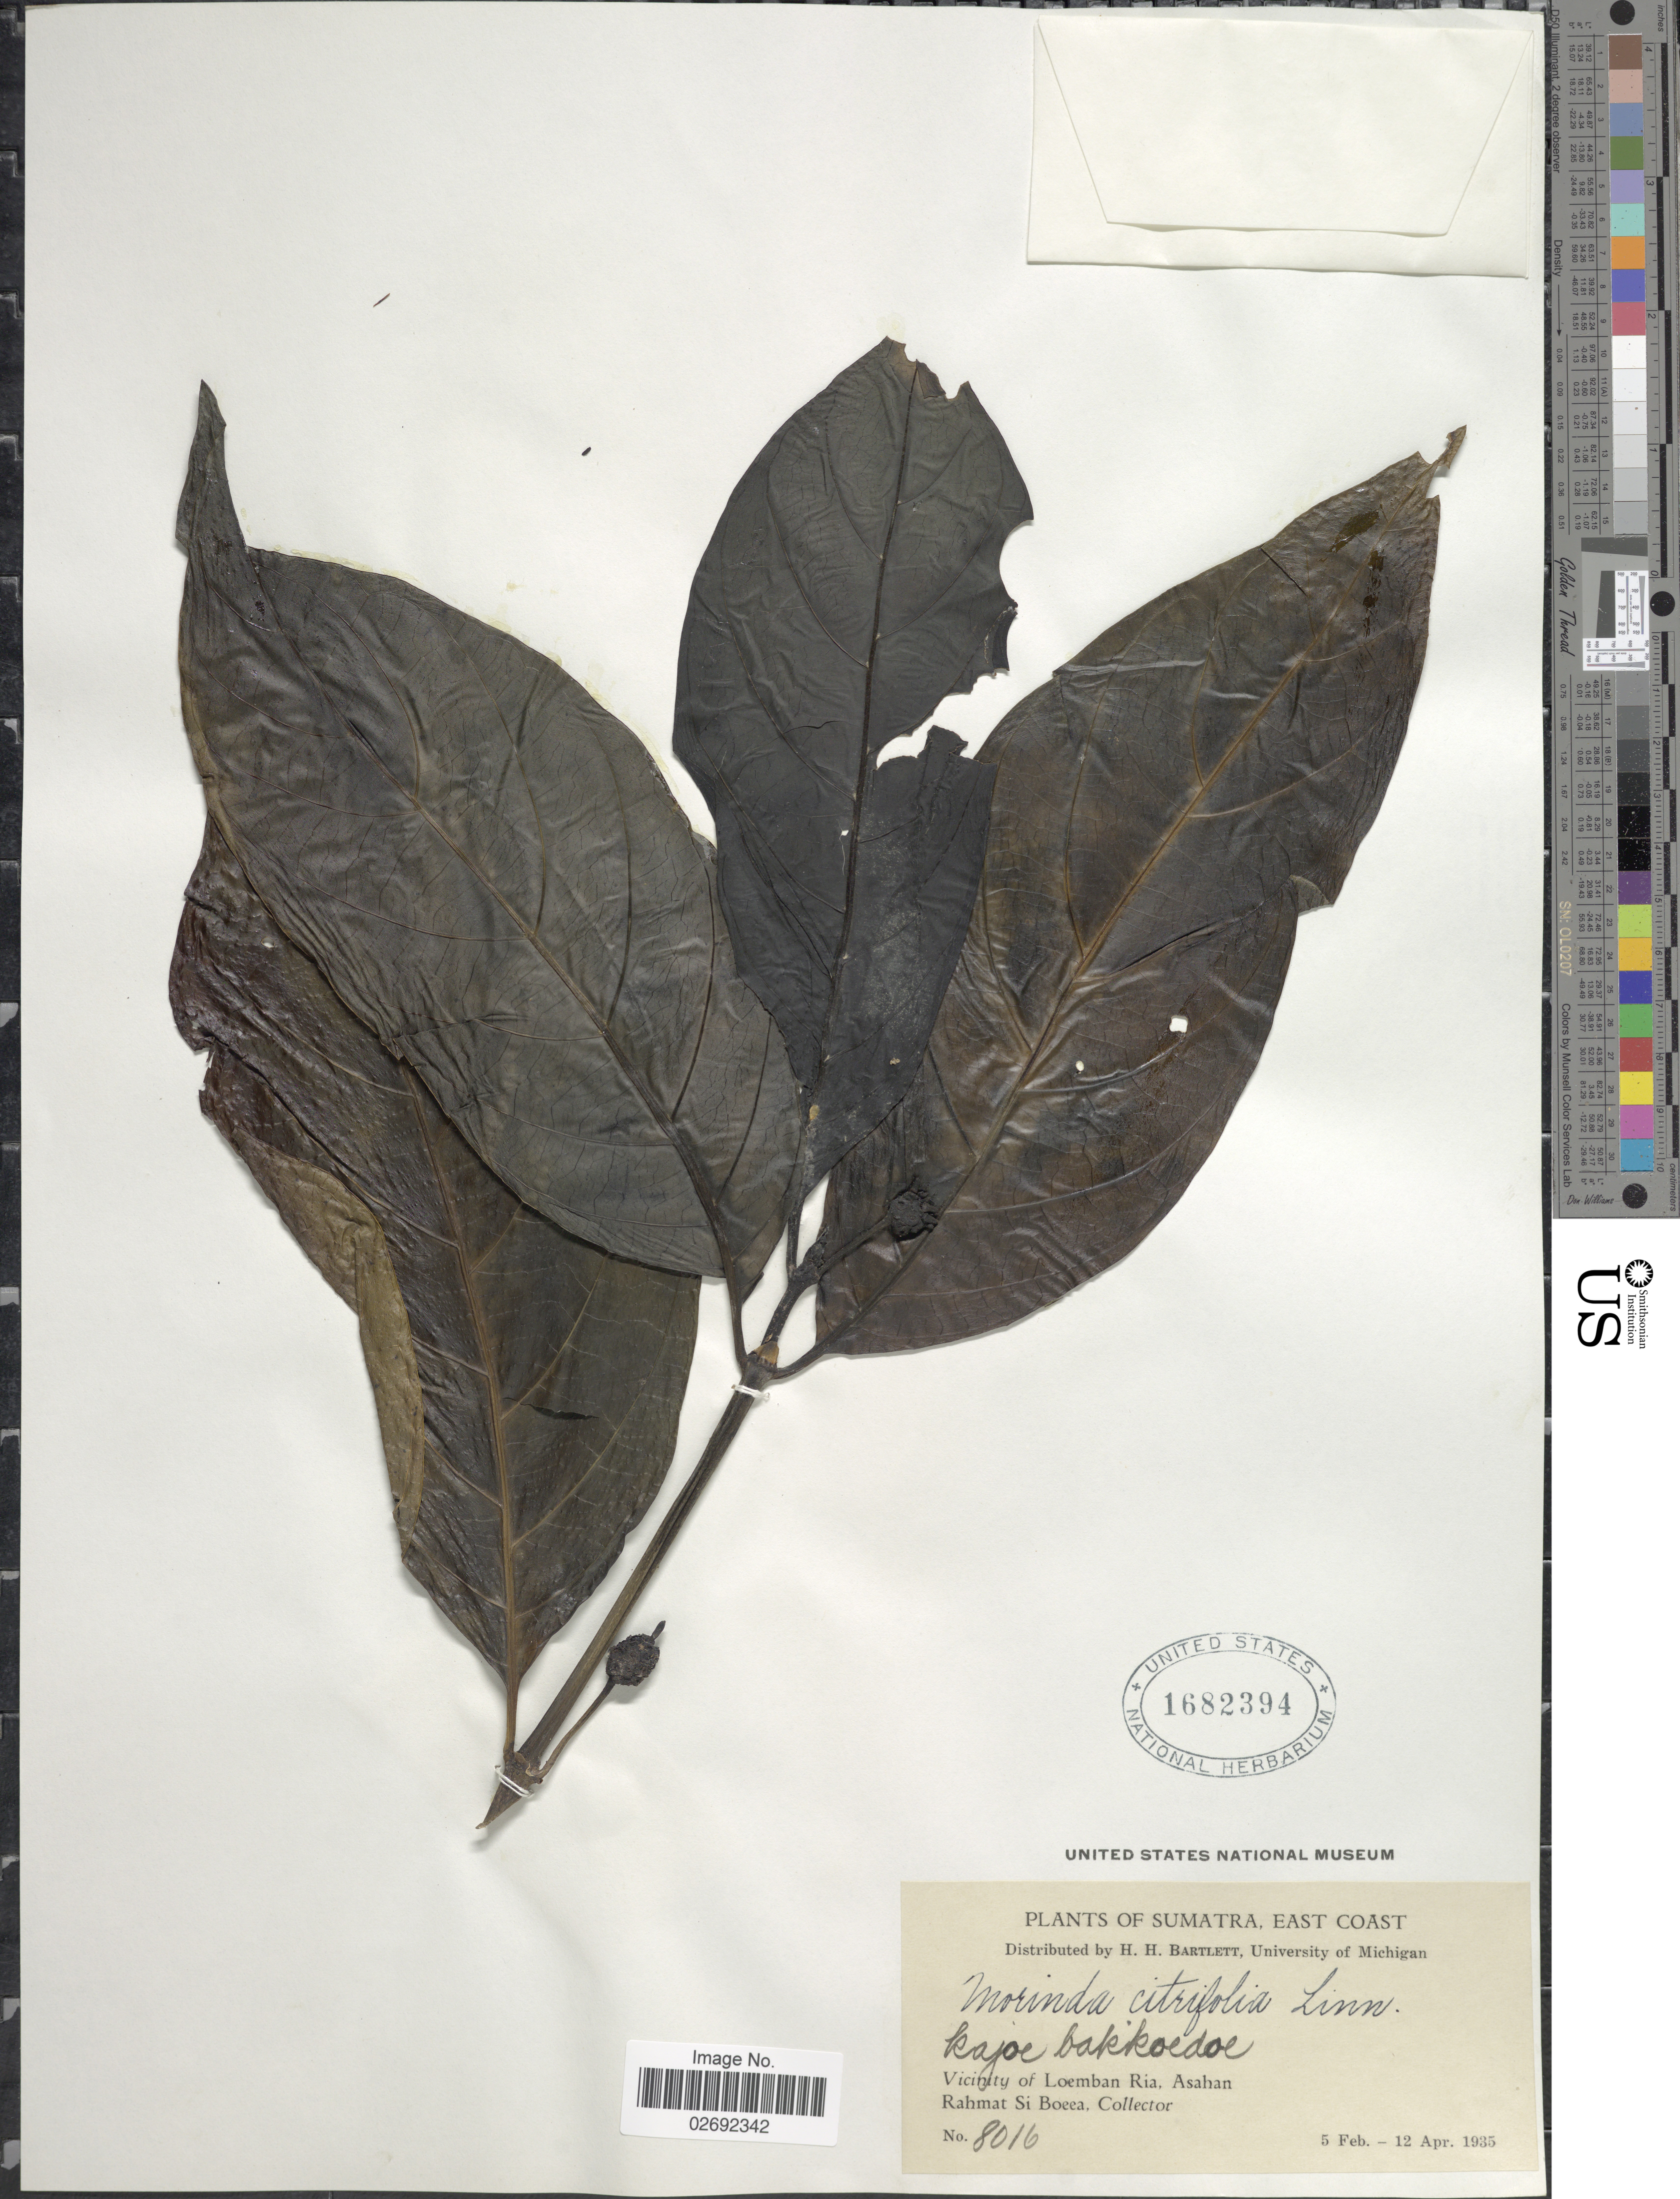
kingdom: Plantae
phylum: Tracheophyta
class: Magnoliopsida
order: Gentianales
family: Rubiaceae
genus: Morinda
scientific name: Morinda citrifolia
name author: L.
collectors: Rahmat Si Boeea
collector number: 8016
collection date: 1935-02-05/1935-04-12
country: Indonesia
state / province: Sumatra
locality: East Coast. Vicinity of Loemban Ria, Asahan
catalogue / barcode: US 1682394